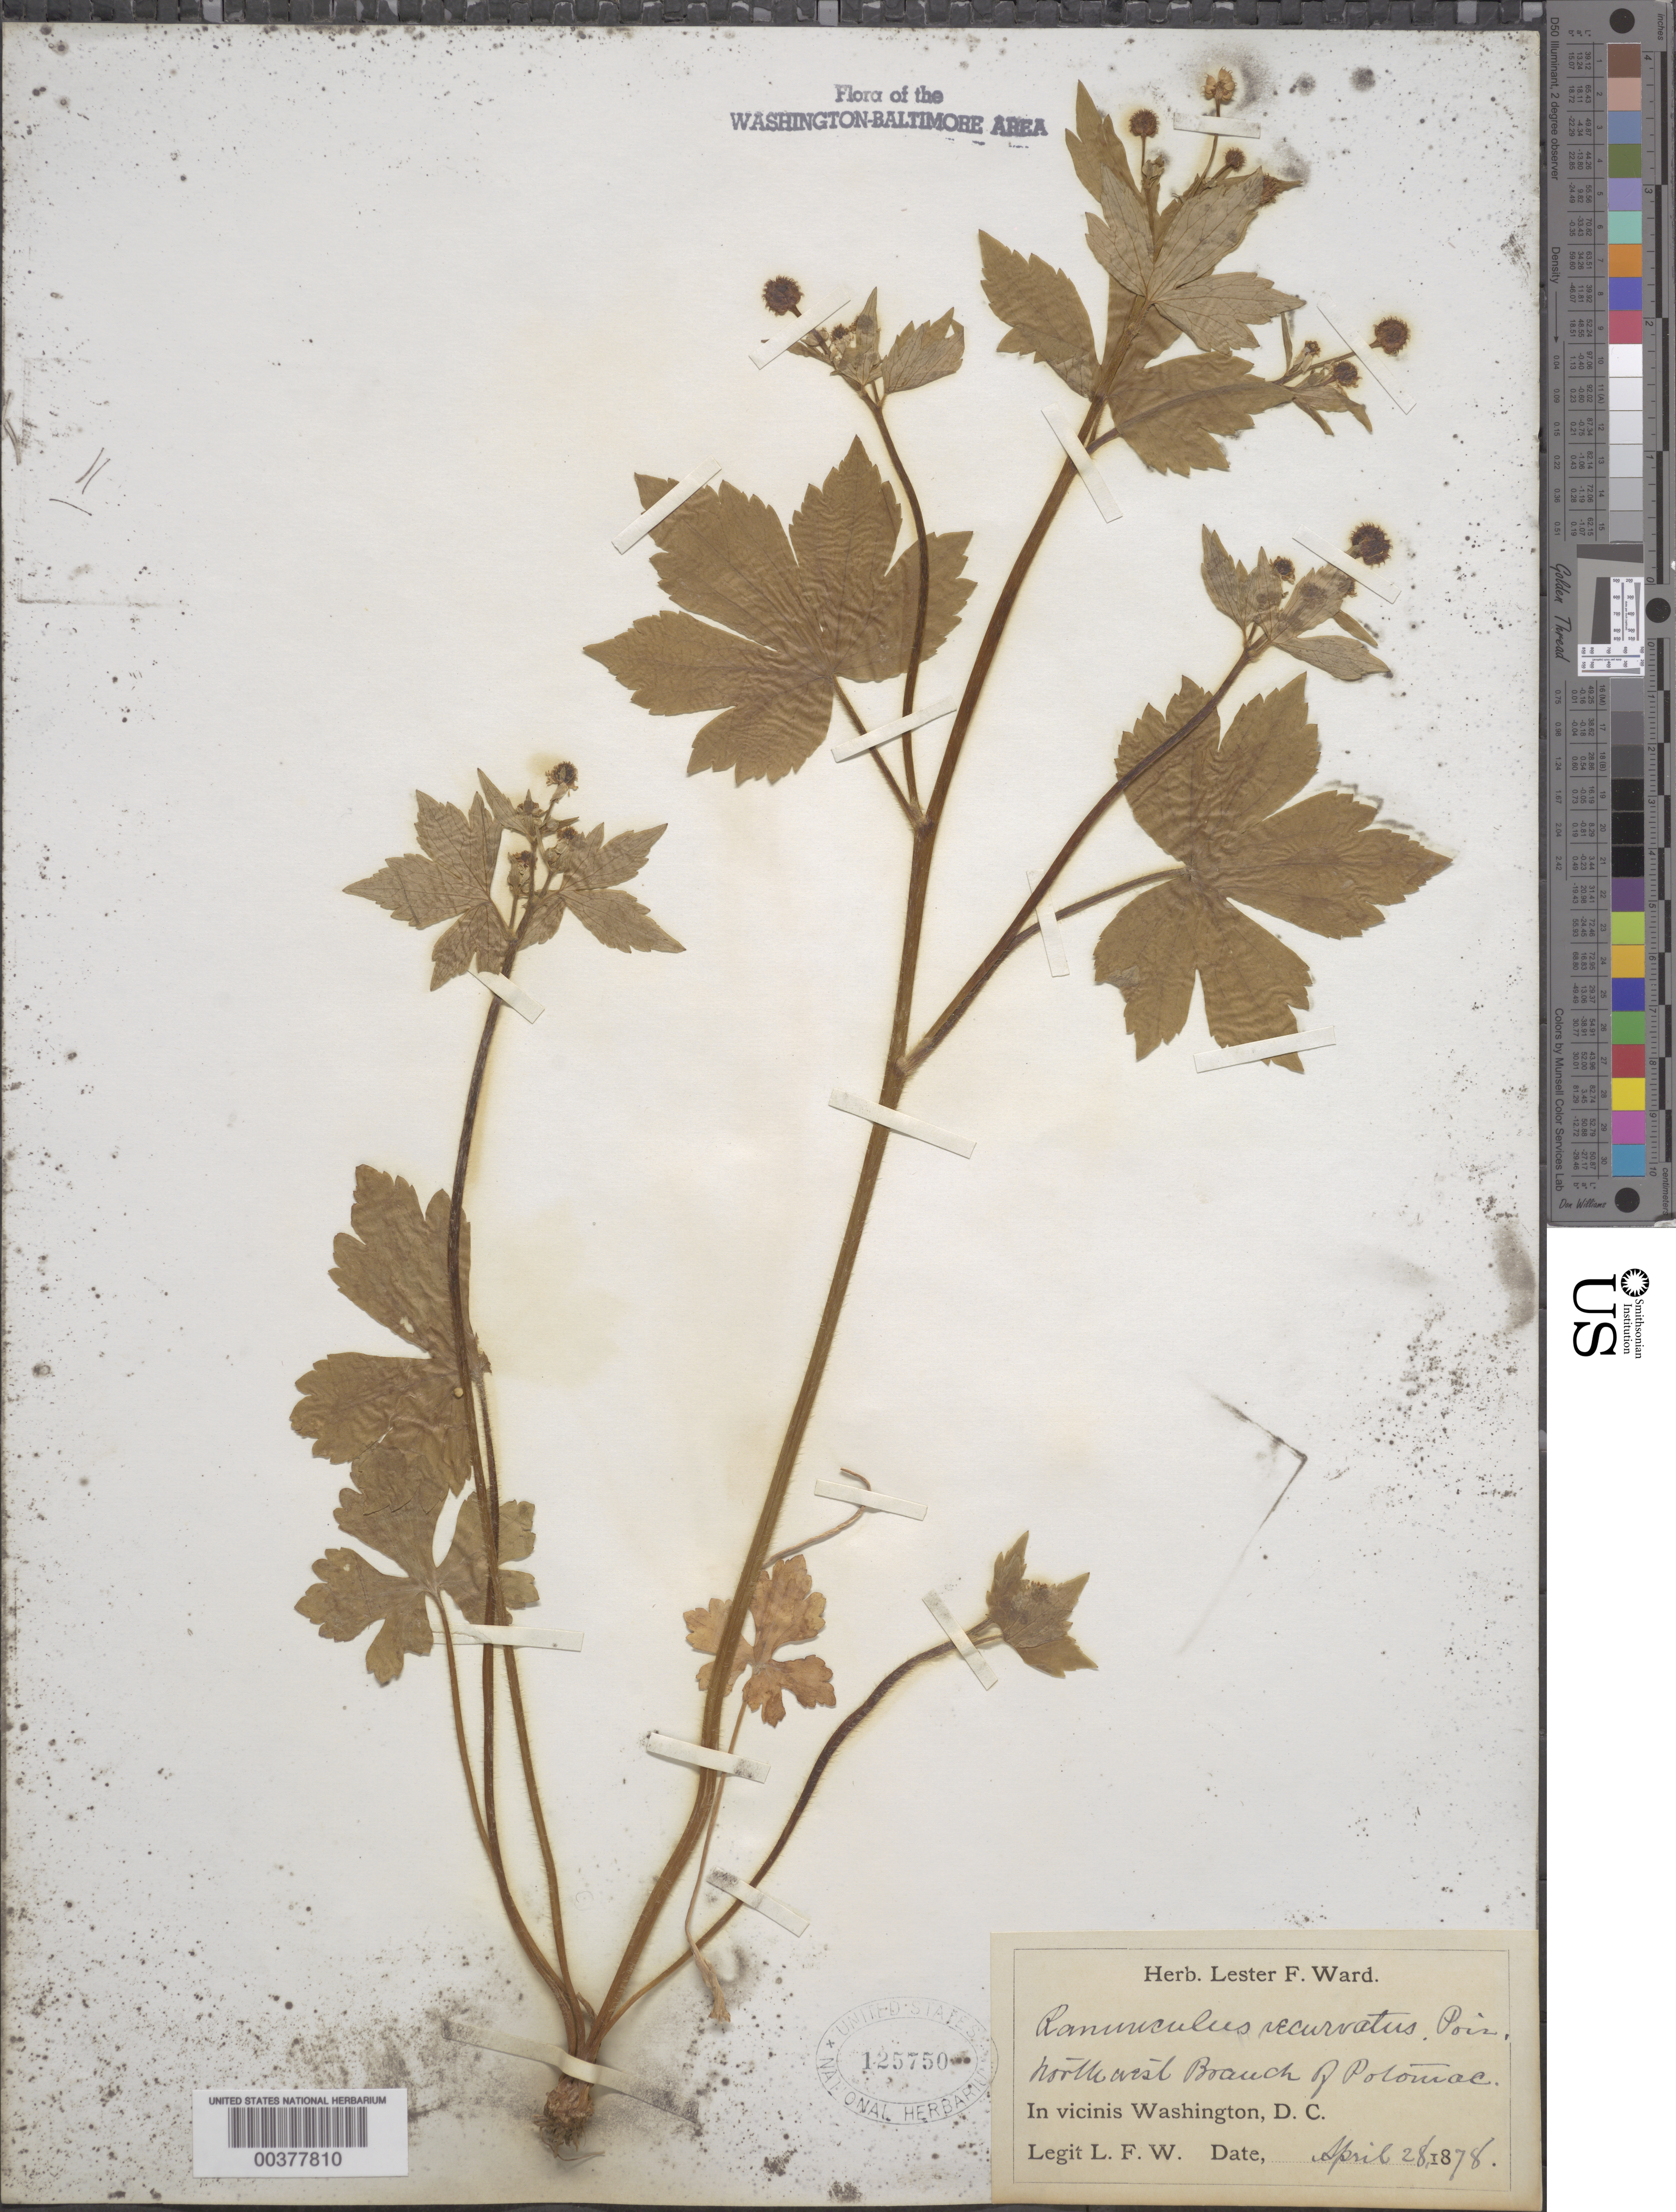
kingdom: Plantae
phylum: Tracheophyta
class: Magnoliopsida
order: Ranunculales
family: Ranunculaceae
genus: Ranunculus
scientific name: Ranunculus recurvatus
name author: Poir.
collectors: L. F. Ward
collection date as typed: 28 Apr 1878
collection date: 1878-04-28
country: United States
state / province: District of Columbia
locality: Northwest Branch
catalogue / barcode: US 125750